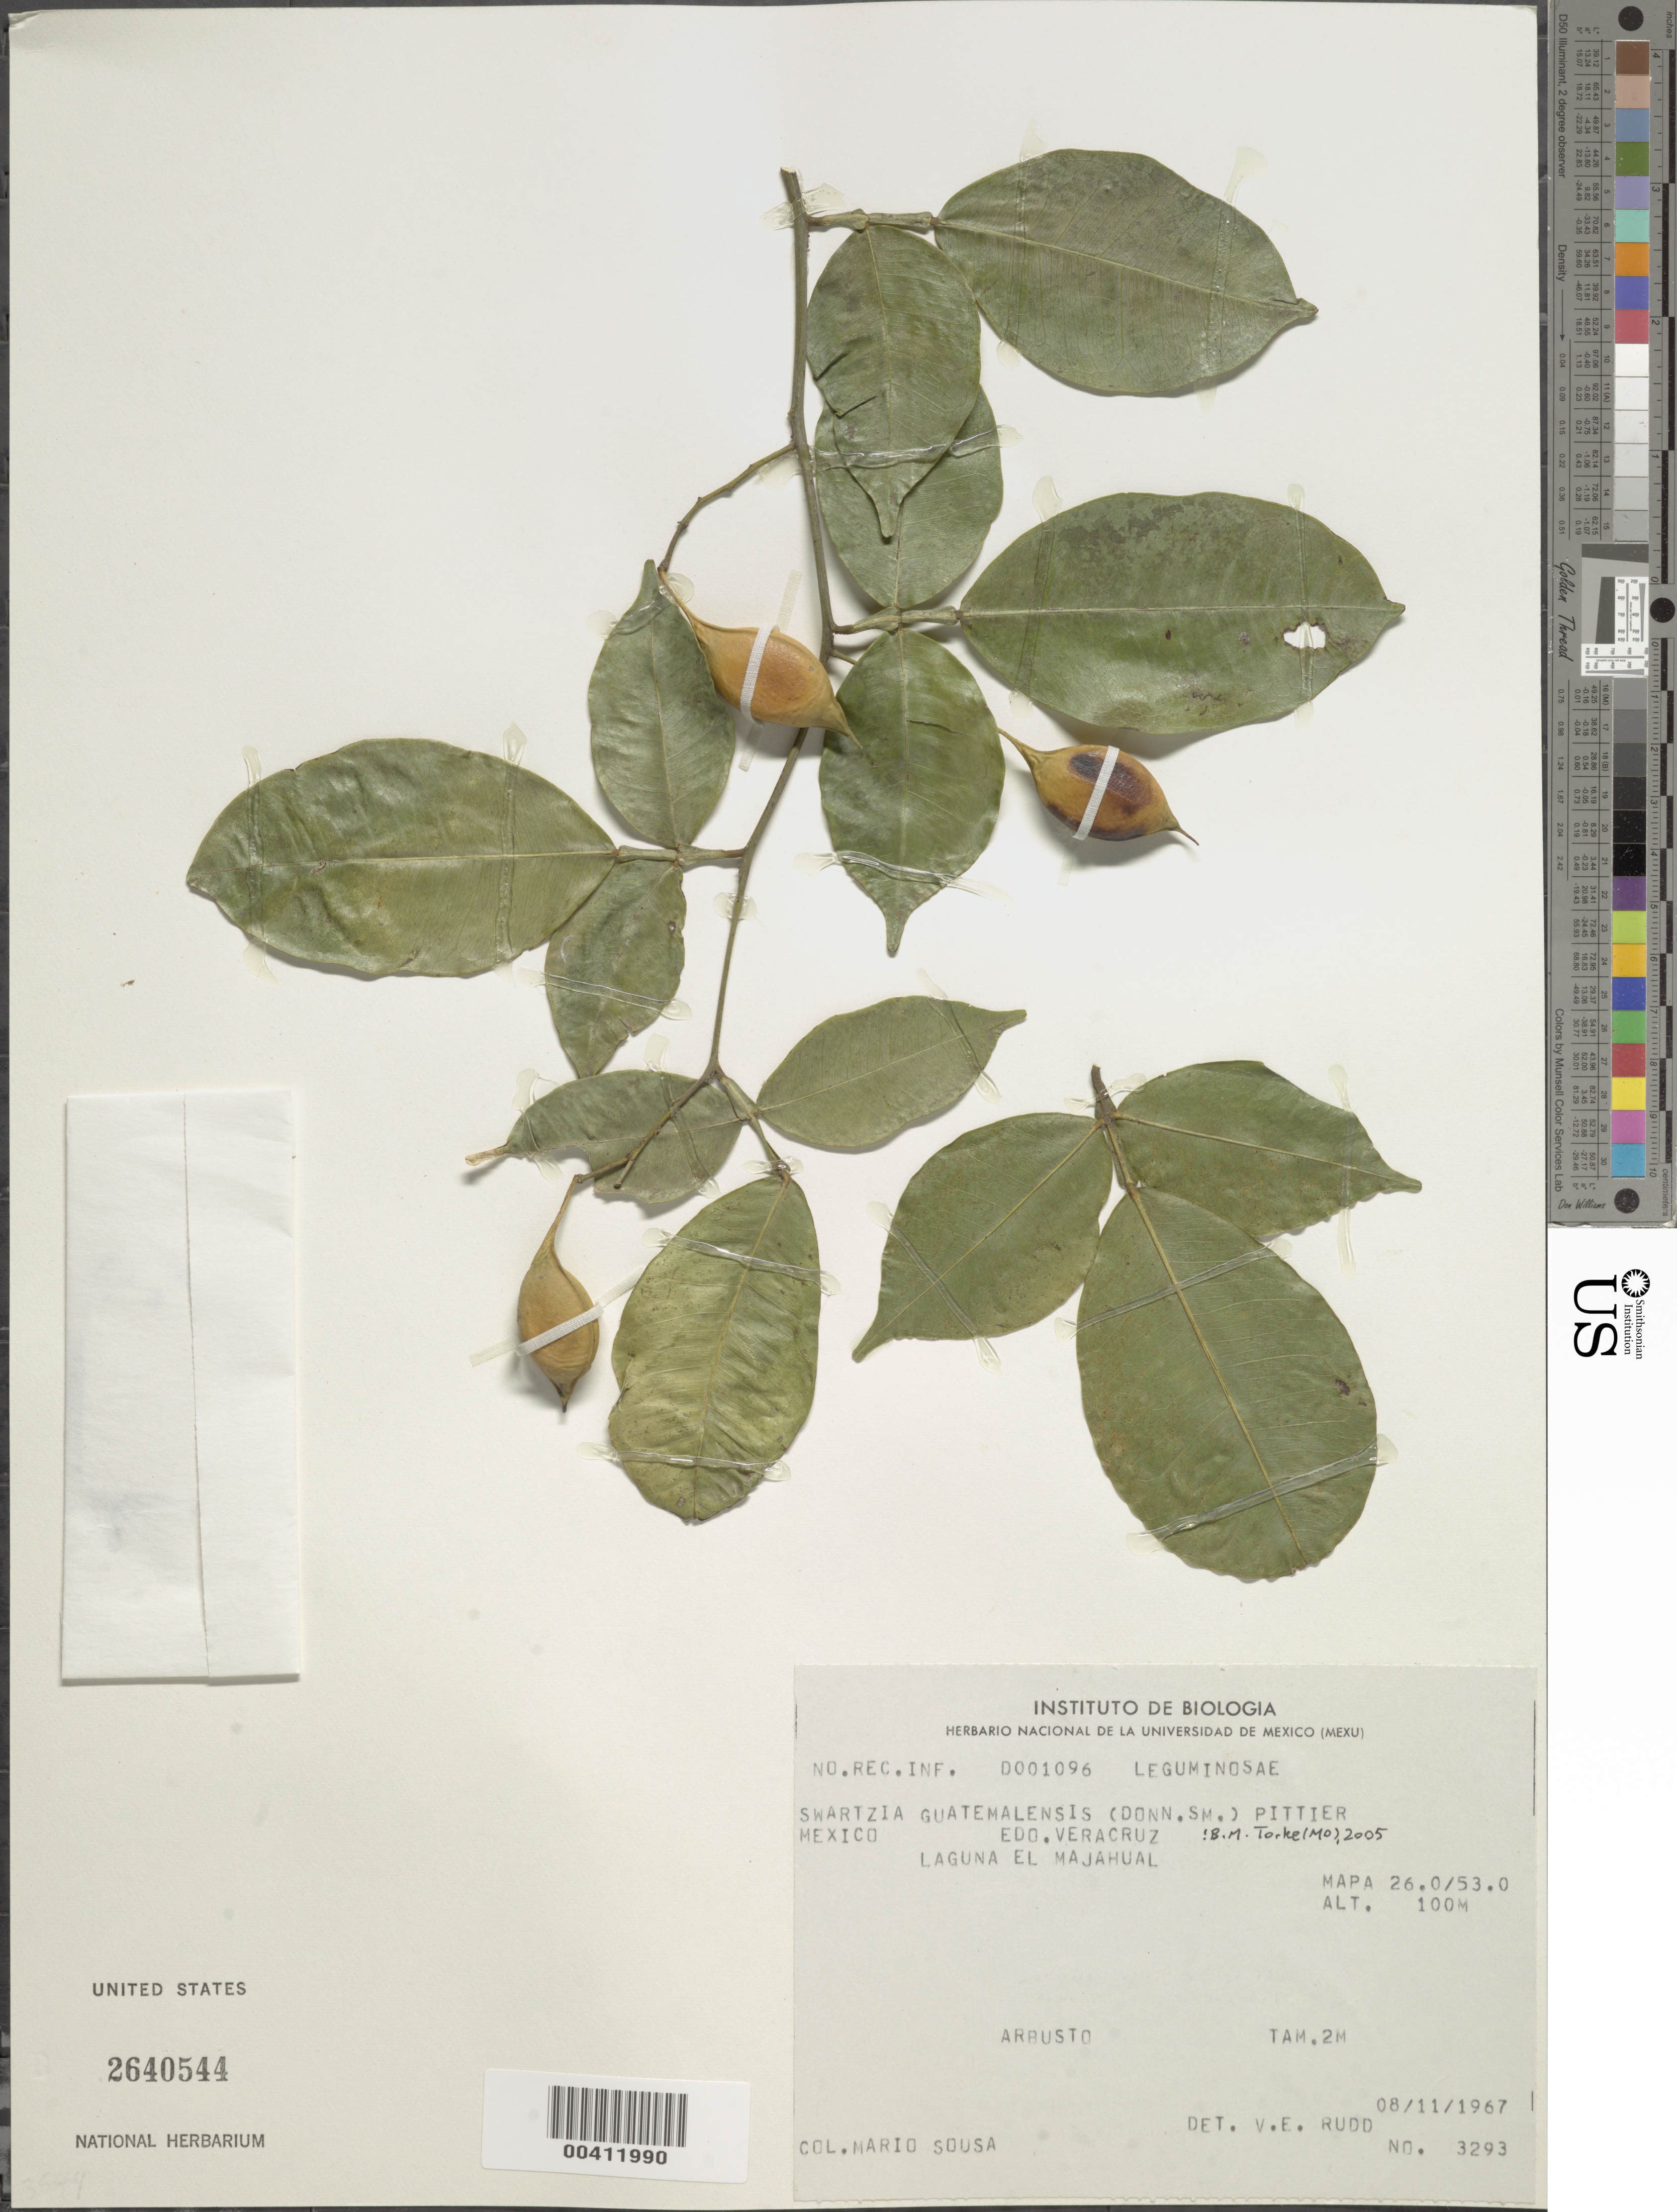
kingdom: Plantae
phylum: Tracheophyta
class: Magnoliopsida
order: Fabales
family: Fabaceae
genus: Swartzia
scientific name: Swartzia guatemalensis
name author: (Donn. Sm.) Pittier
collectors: M. Sousa S.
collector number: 3293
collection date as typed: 08 Nov 1967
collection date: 1967-11-08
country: Mexico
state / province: Veracruz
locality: Laguna el majahual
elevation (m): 100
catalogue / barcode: US 2640544